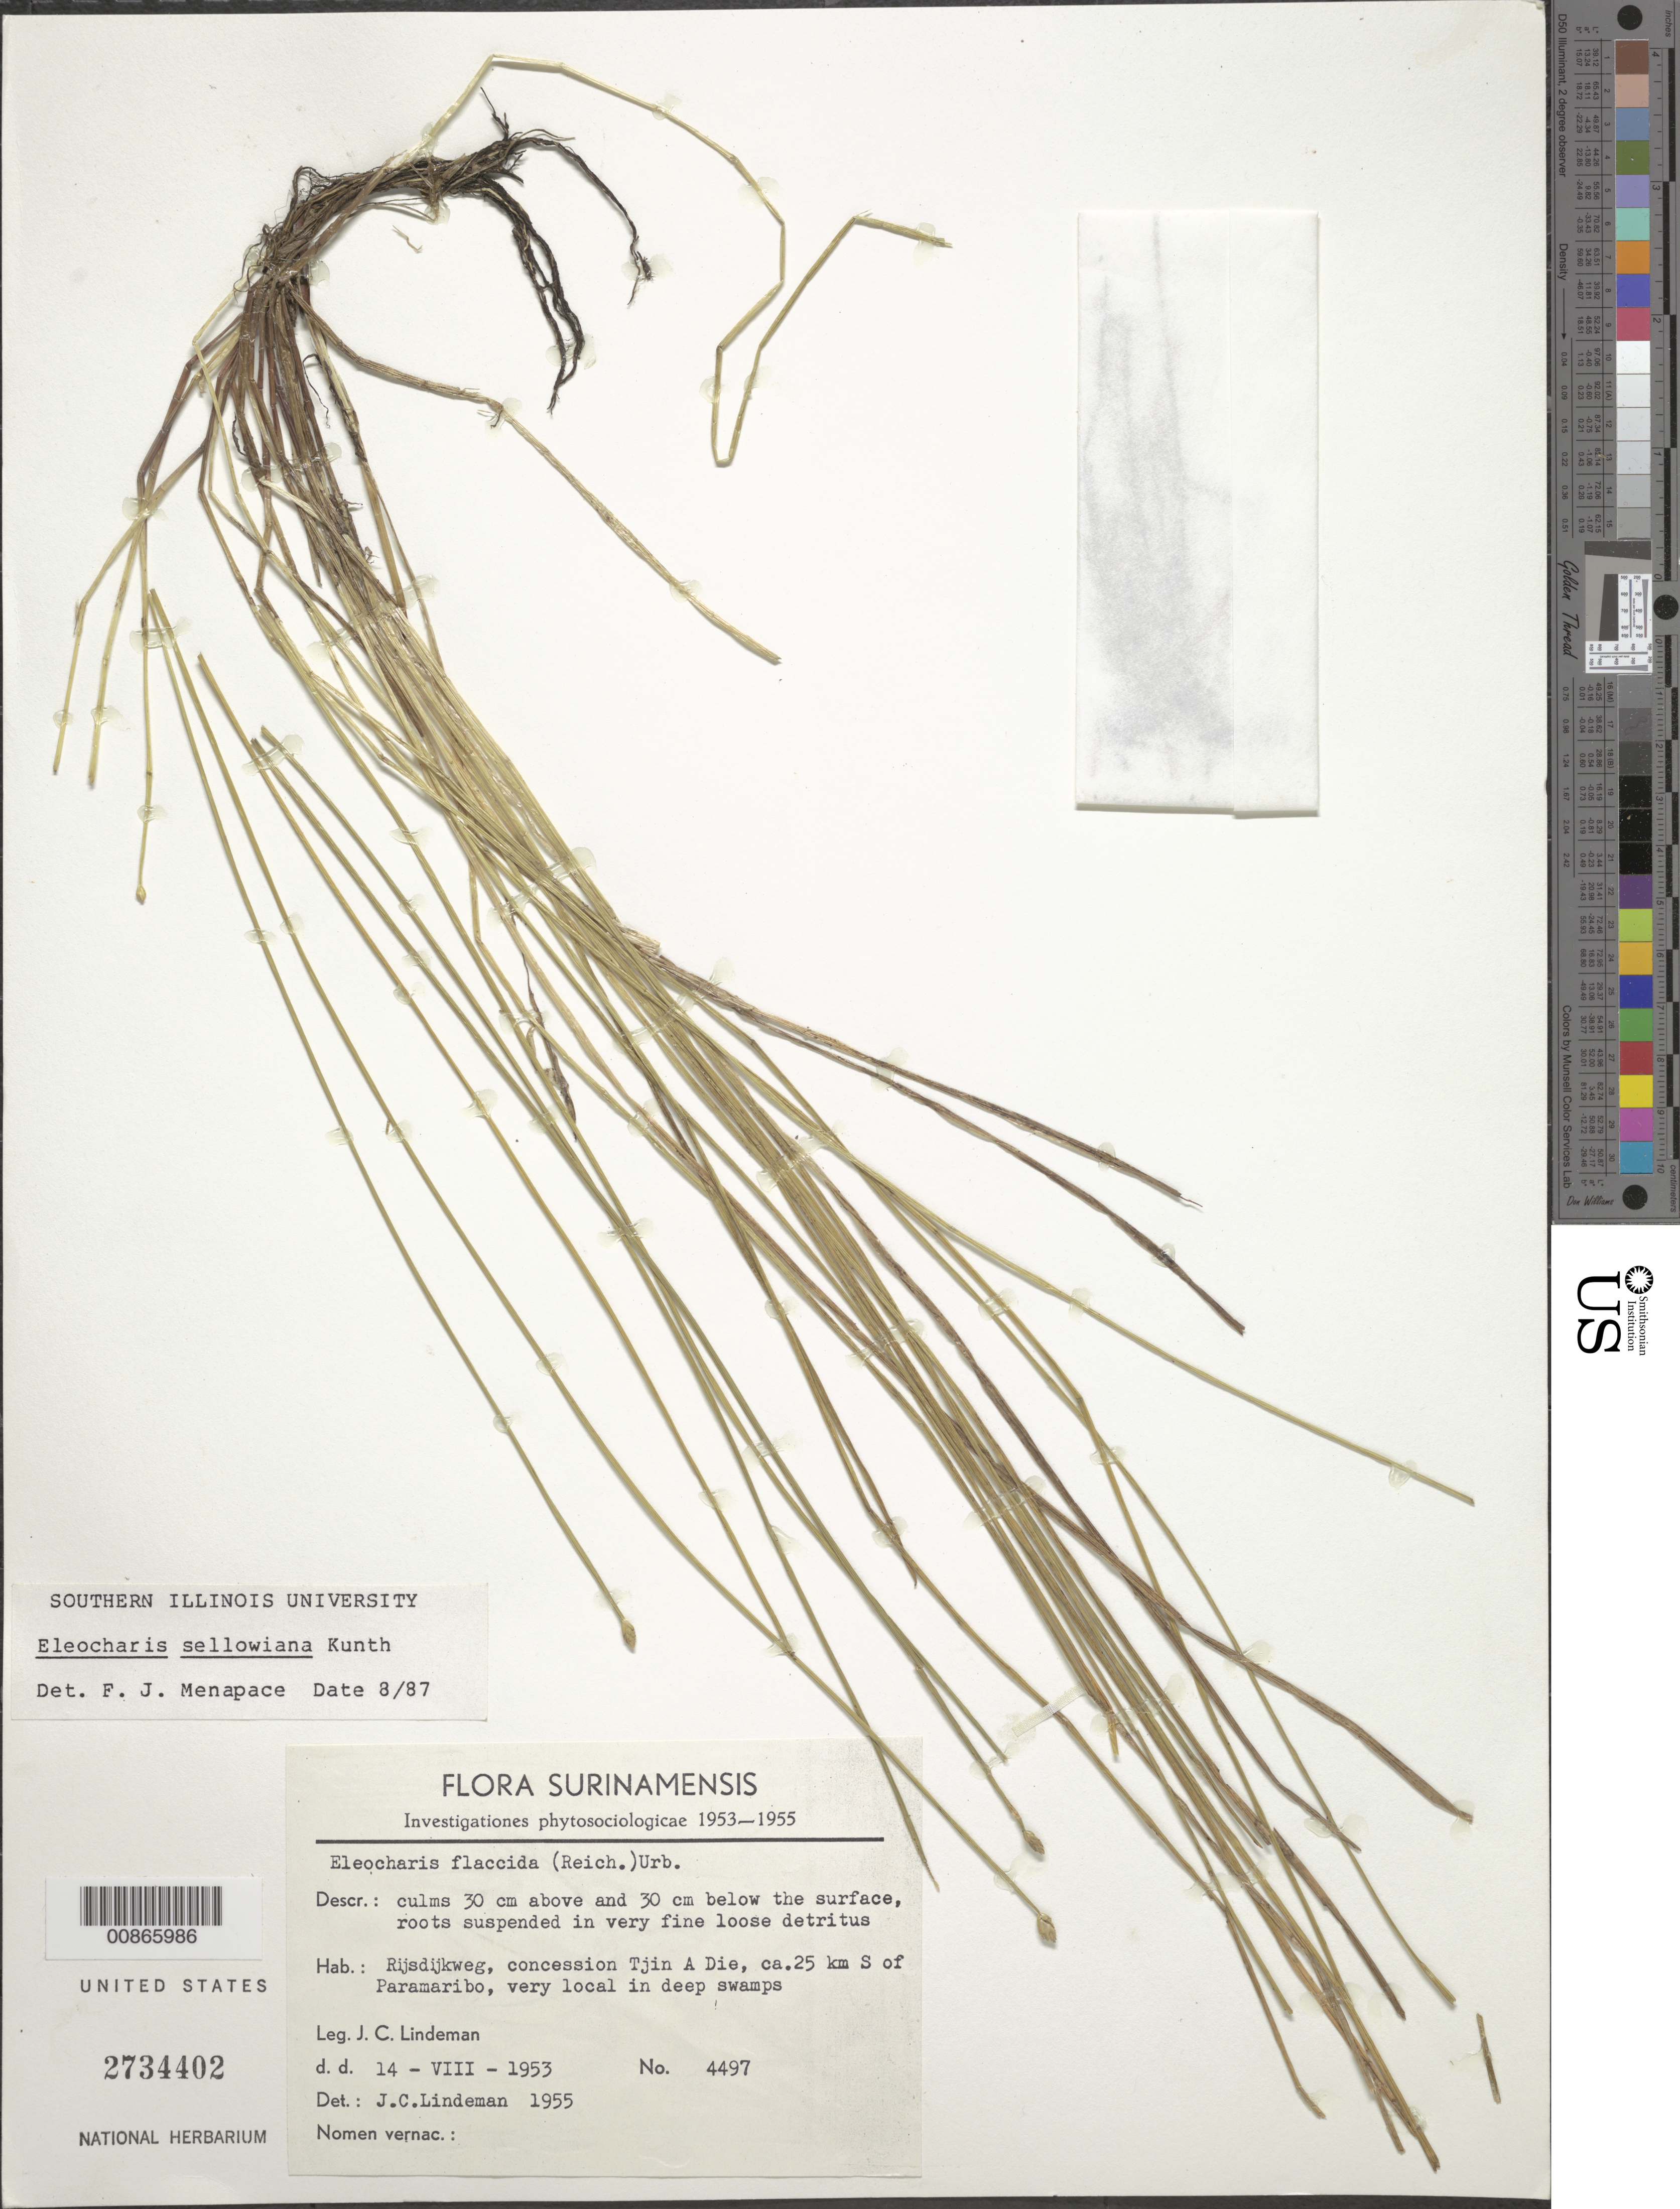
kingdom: Plantae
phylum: Tracheophyta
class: Liliopsida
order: Poales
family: Cyperaceae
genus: Eleocharis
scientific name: Eleocharis sellowiana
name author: Kunth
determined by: Menapace, F. J.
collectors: J. C. Lindeman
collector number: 4497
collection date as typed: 14-Aug-53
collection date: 1953-08-14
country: Suriname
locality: Paramaribo, 25 km S of, concession Tjin A die, Rijsdijkweg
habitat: Deep swamps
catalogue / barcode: US 2734402